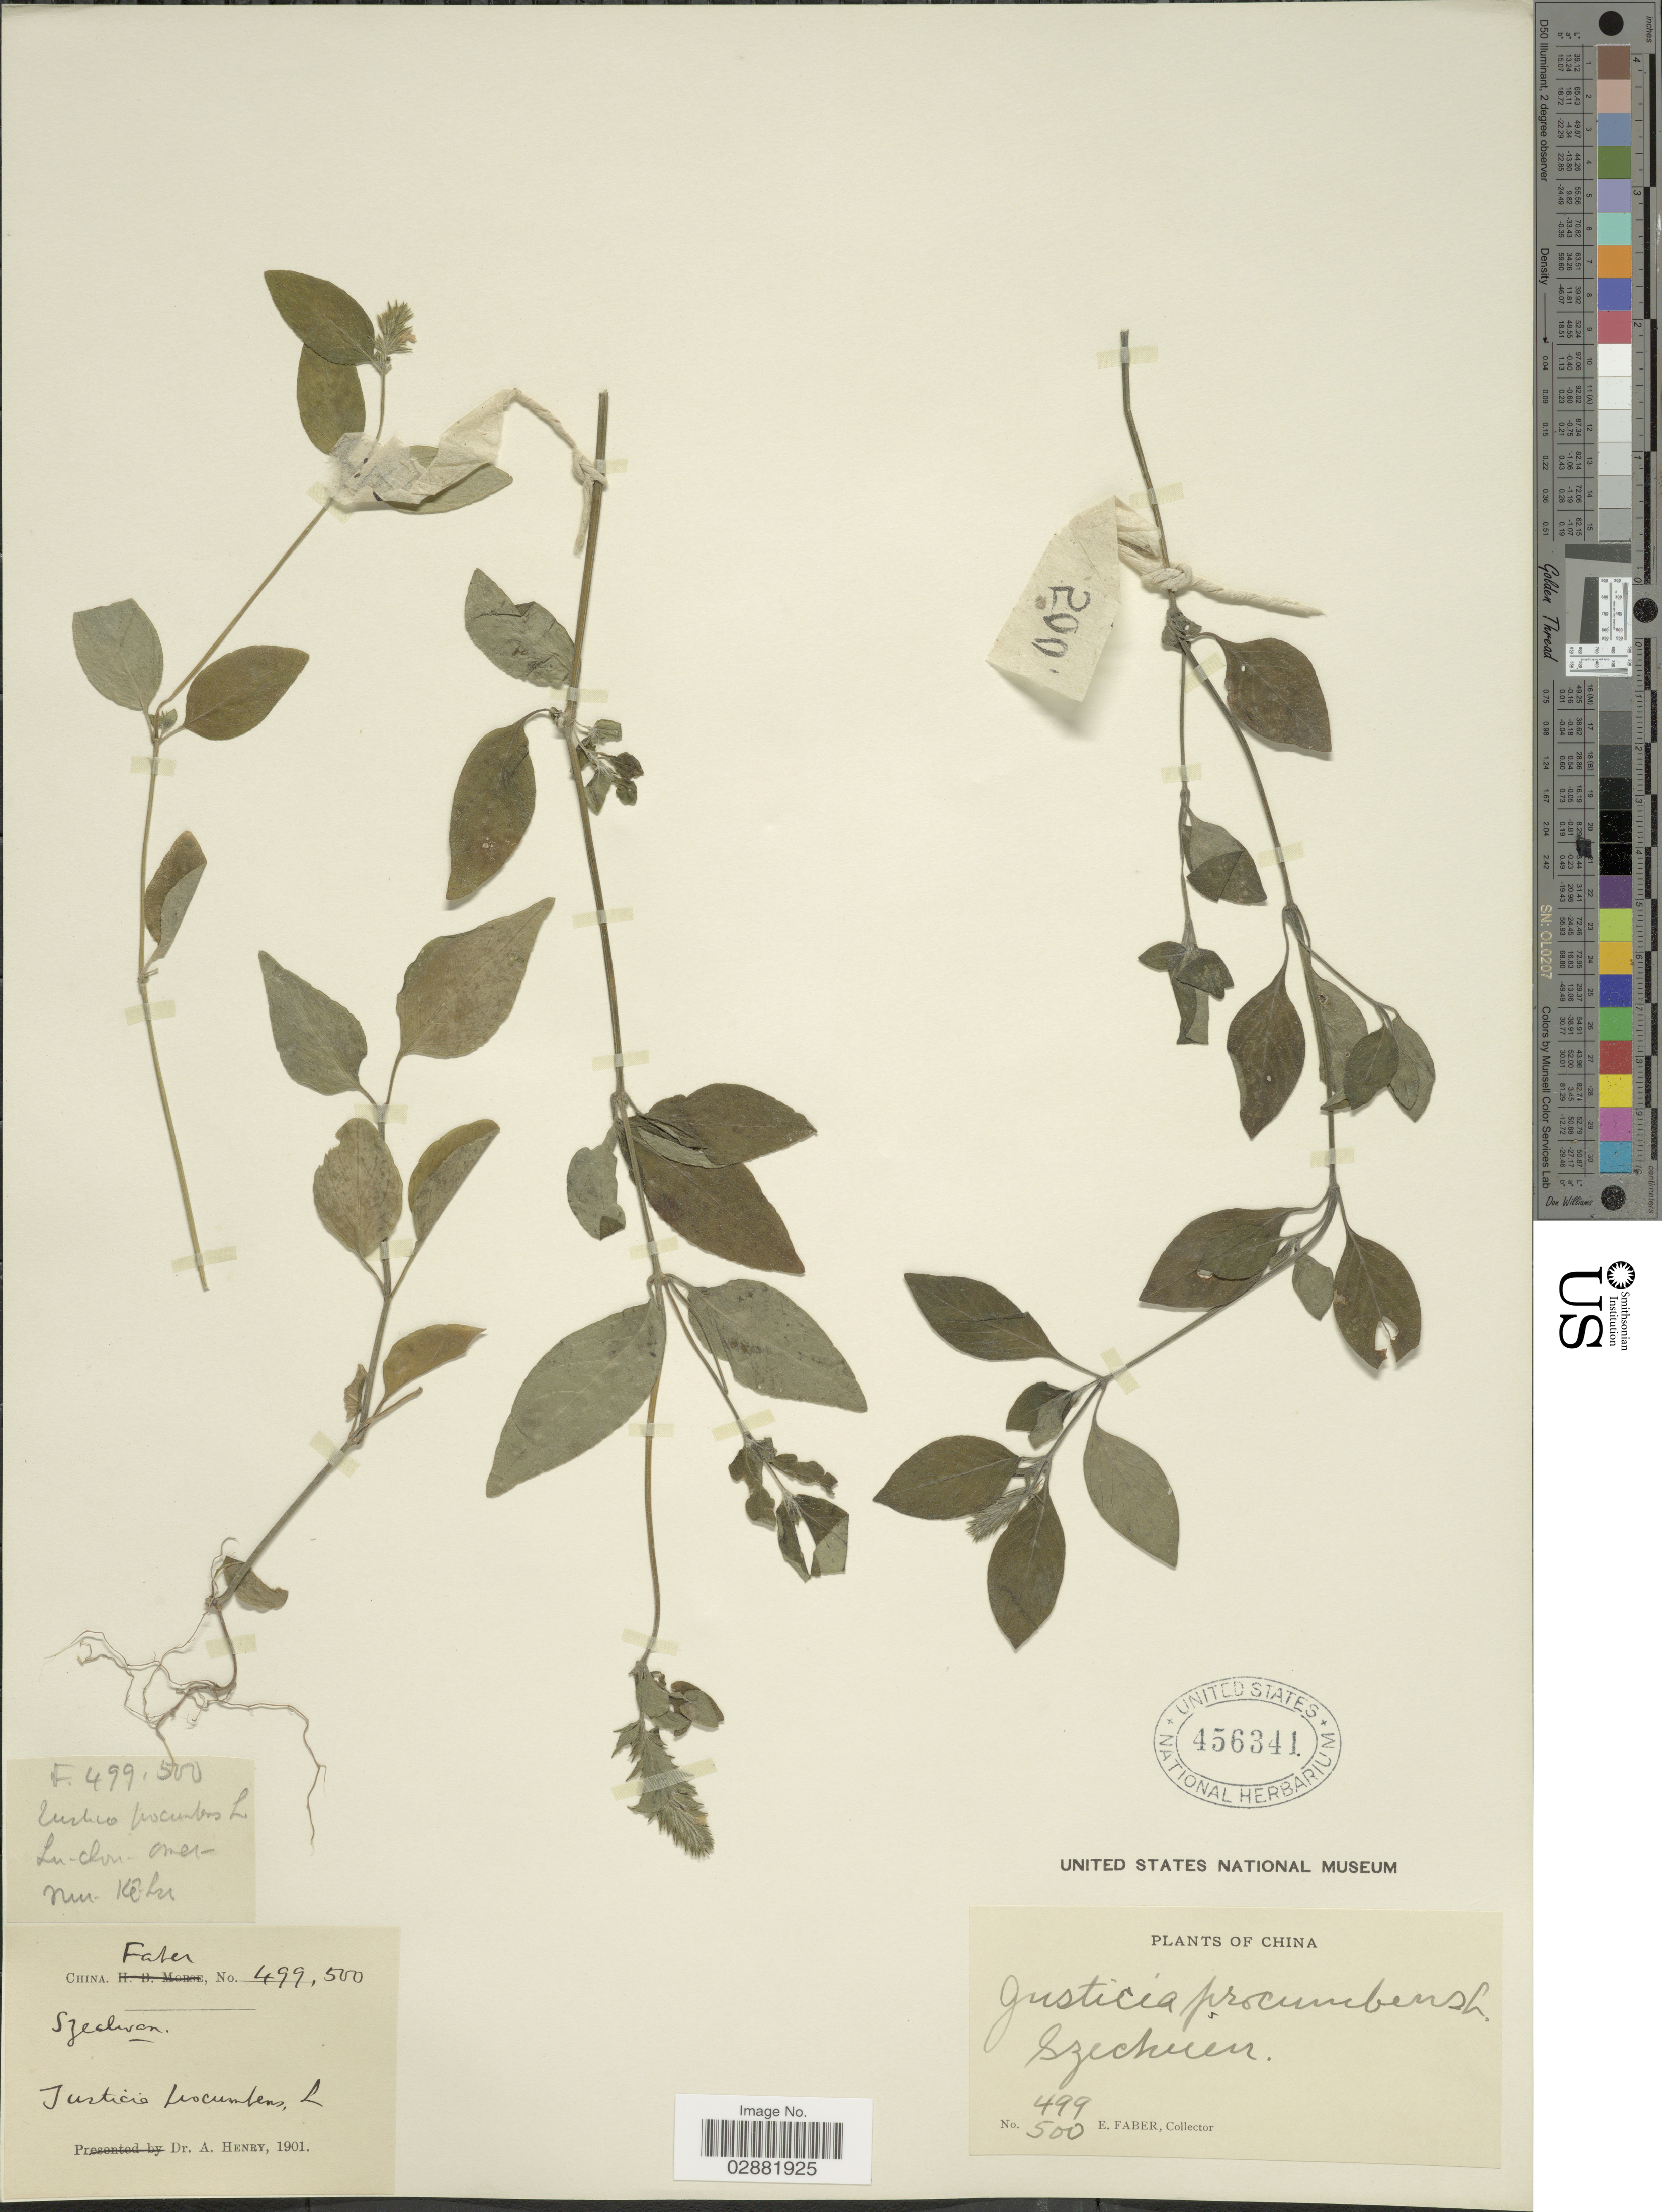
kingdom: Plantae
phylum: Tracheophyta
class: Magnoliopsida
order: Lamiales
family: Acanthaceae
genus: Justicia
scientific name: Justicia procumbens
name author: L.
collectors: E. Faber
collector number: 499500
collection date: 1901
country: China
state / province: Sichuan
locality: Szechuan.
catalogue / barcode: US 456341